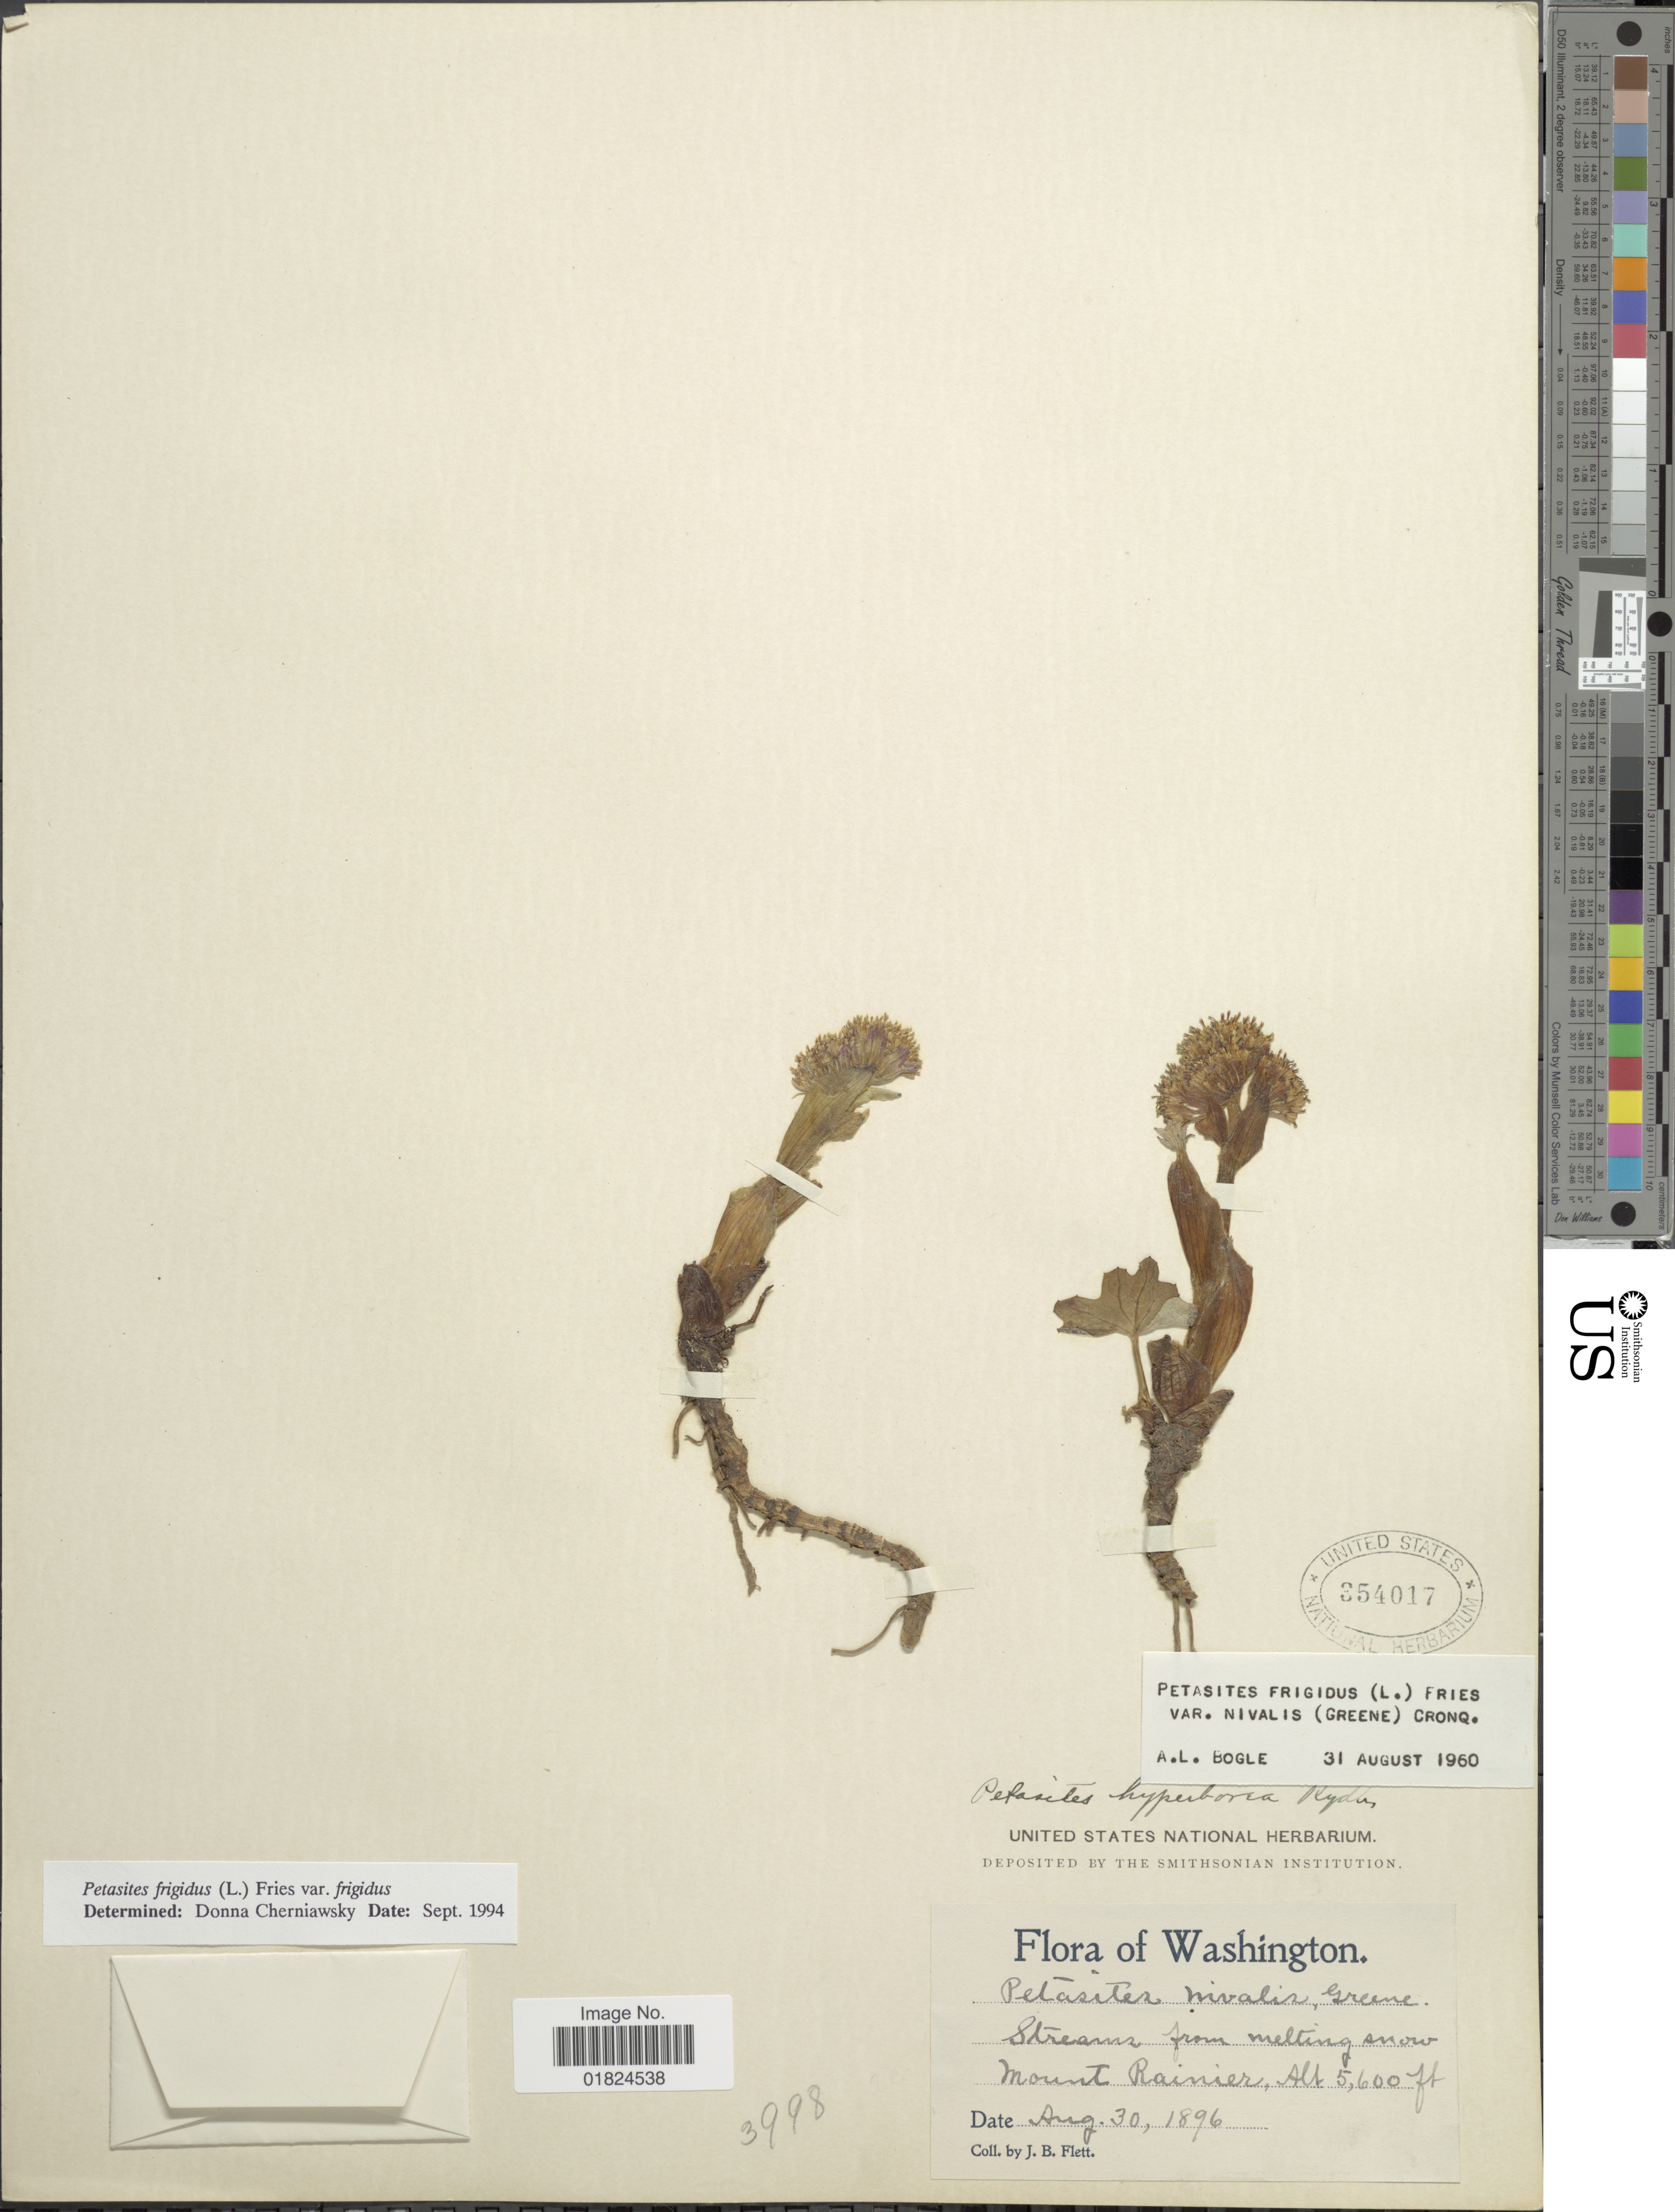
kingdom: Plantae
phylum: Tracheophyta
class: Magnoliopsida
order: Asterales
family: Asteraceae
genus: Petasites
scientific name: Petasites frigidus var. frigidus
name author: (L.) Fr.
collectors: J. Flett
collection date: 1896-08-30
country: United States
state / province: Washington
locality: Streams from melting snow, Mount Rainier.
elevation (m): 1707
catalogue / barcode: US 354017